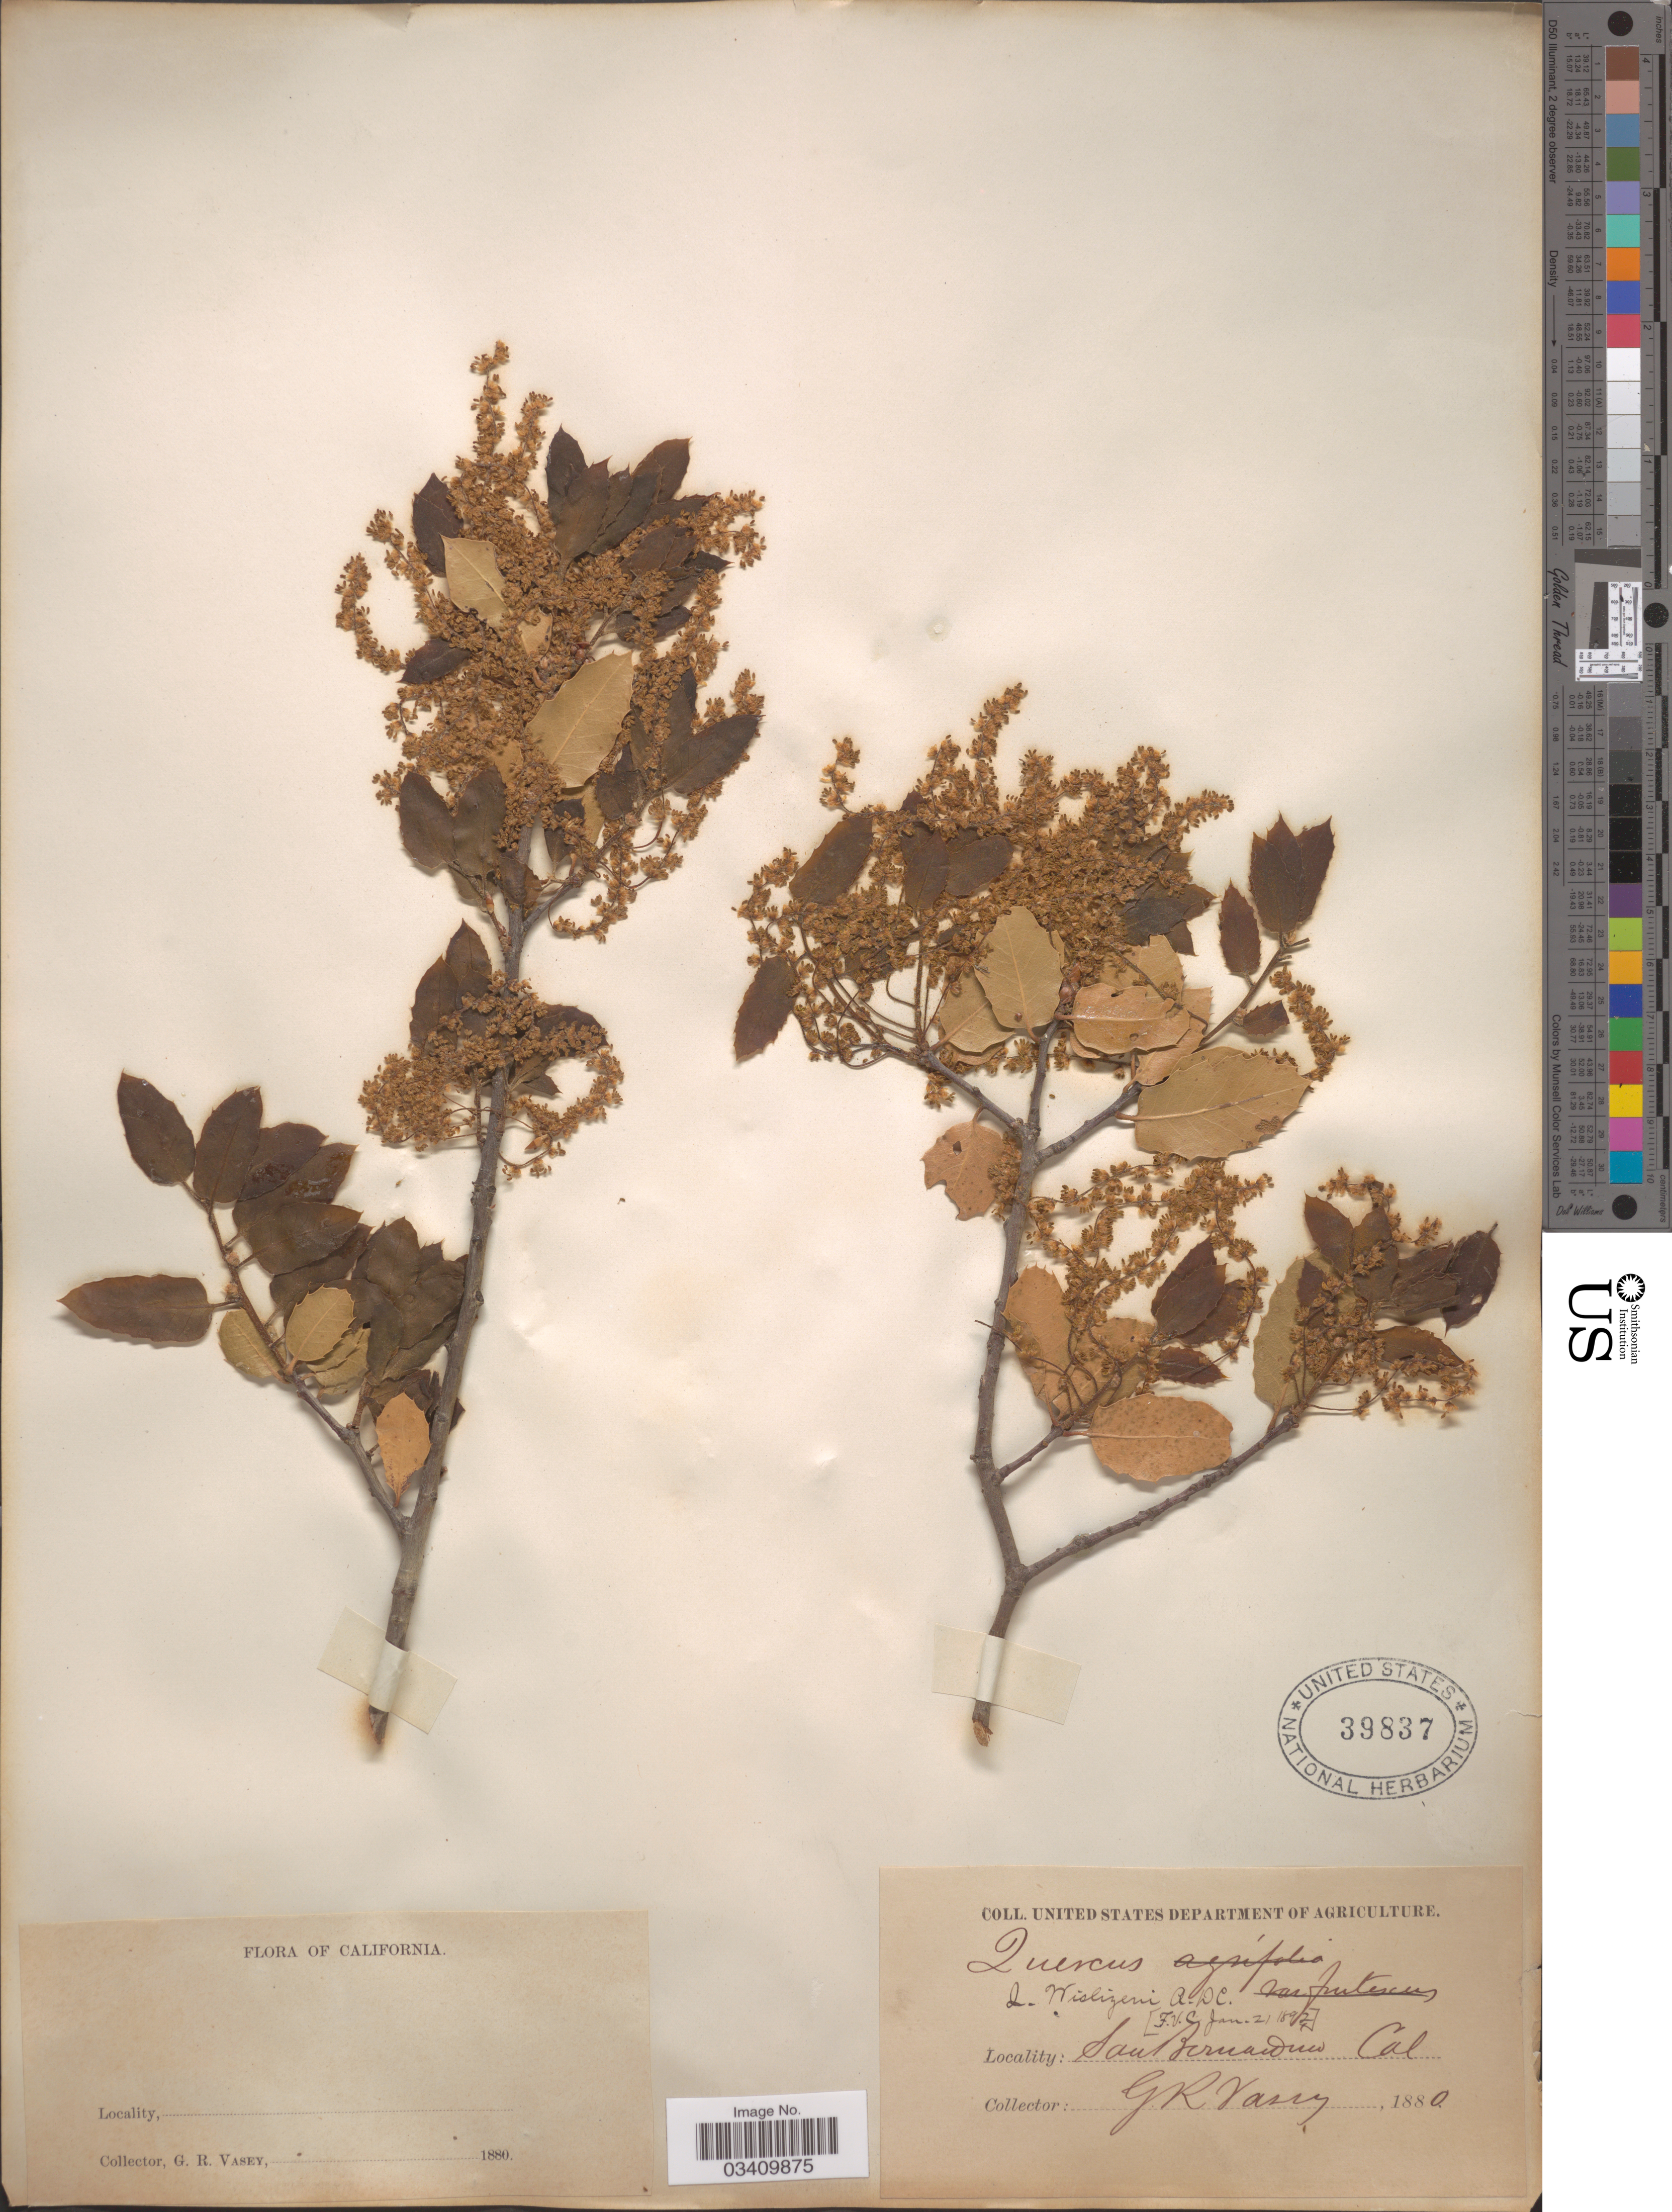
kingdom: Plantae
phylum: Tracheophyta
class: Magnoliopsida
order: Fagales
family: Fagaceae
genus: Quercus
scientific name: Quercus wislizeni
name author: A. DC.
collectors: G. R. Vasey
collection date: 1880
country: United States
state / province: California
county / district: San Bernardino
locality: San Bernardino.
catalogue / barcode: US 39837